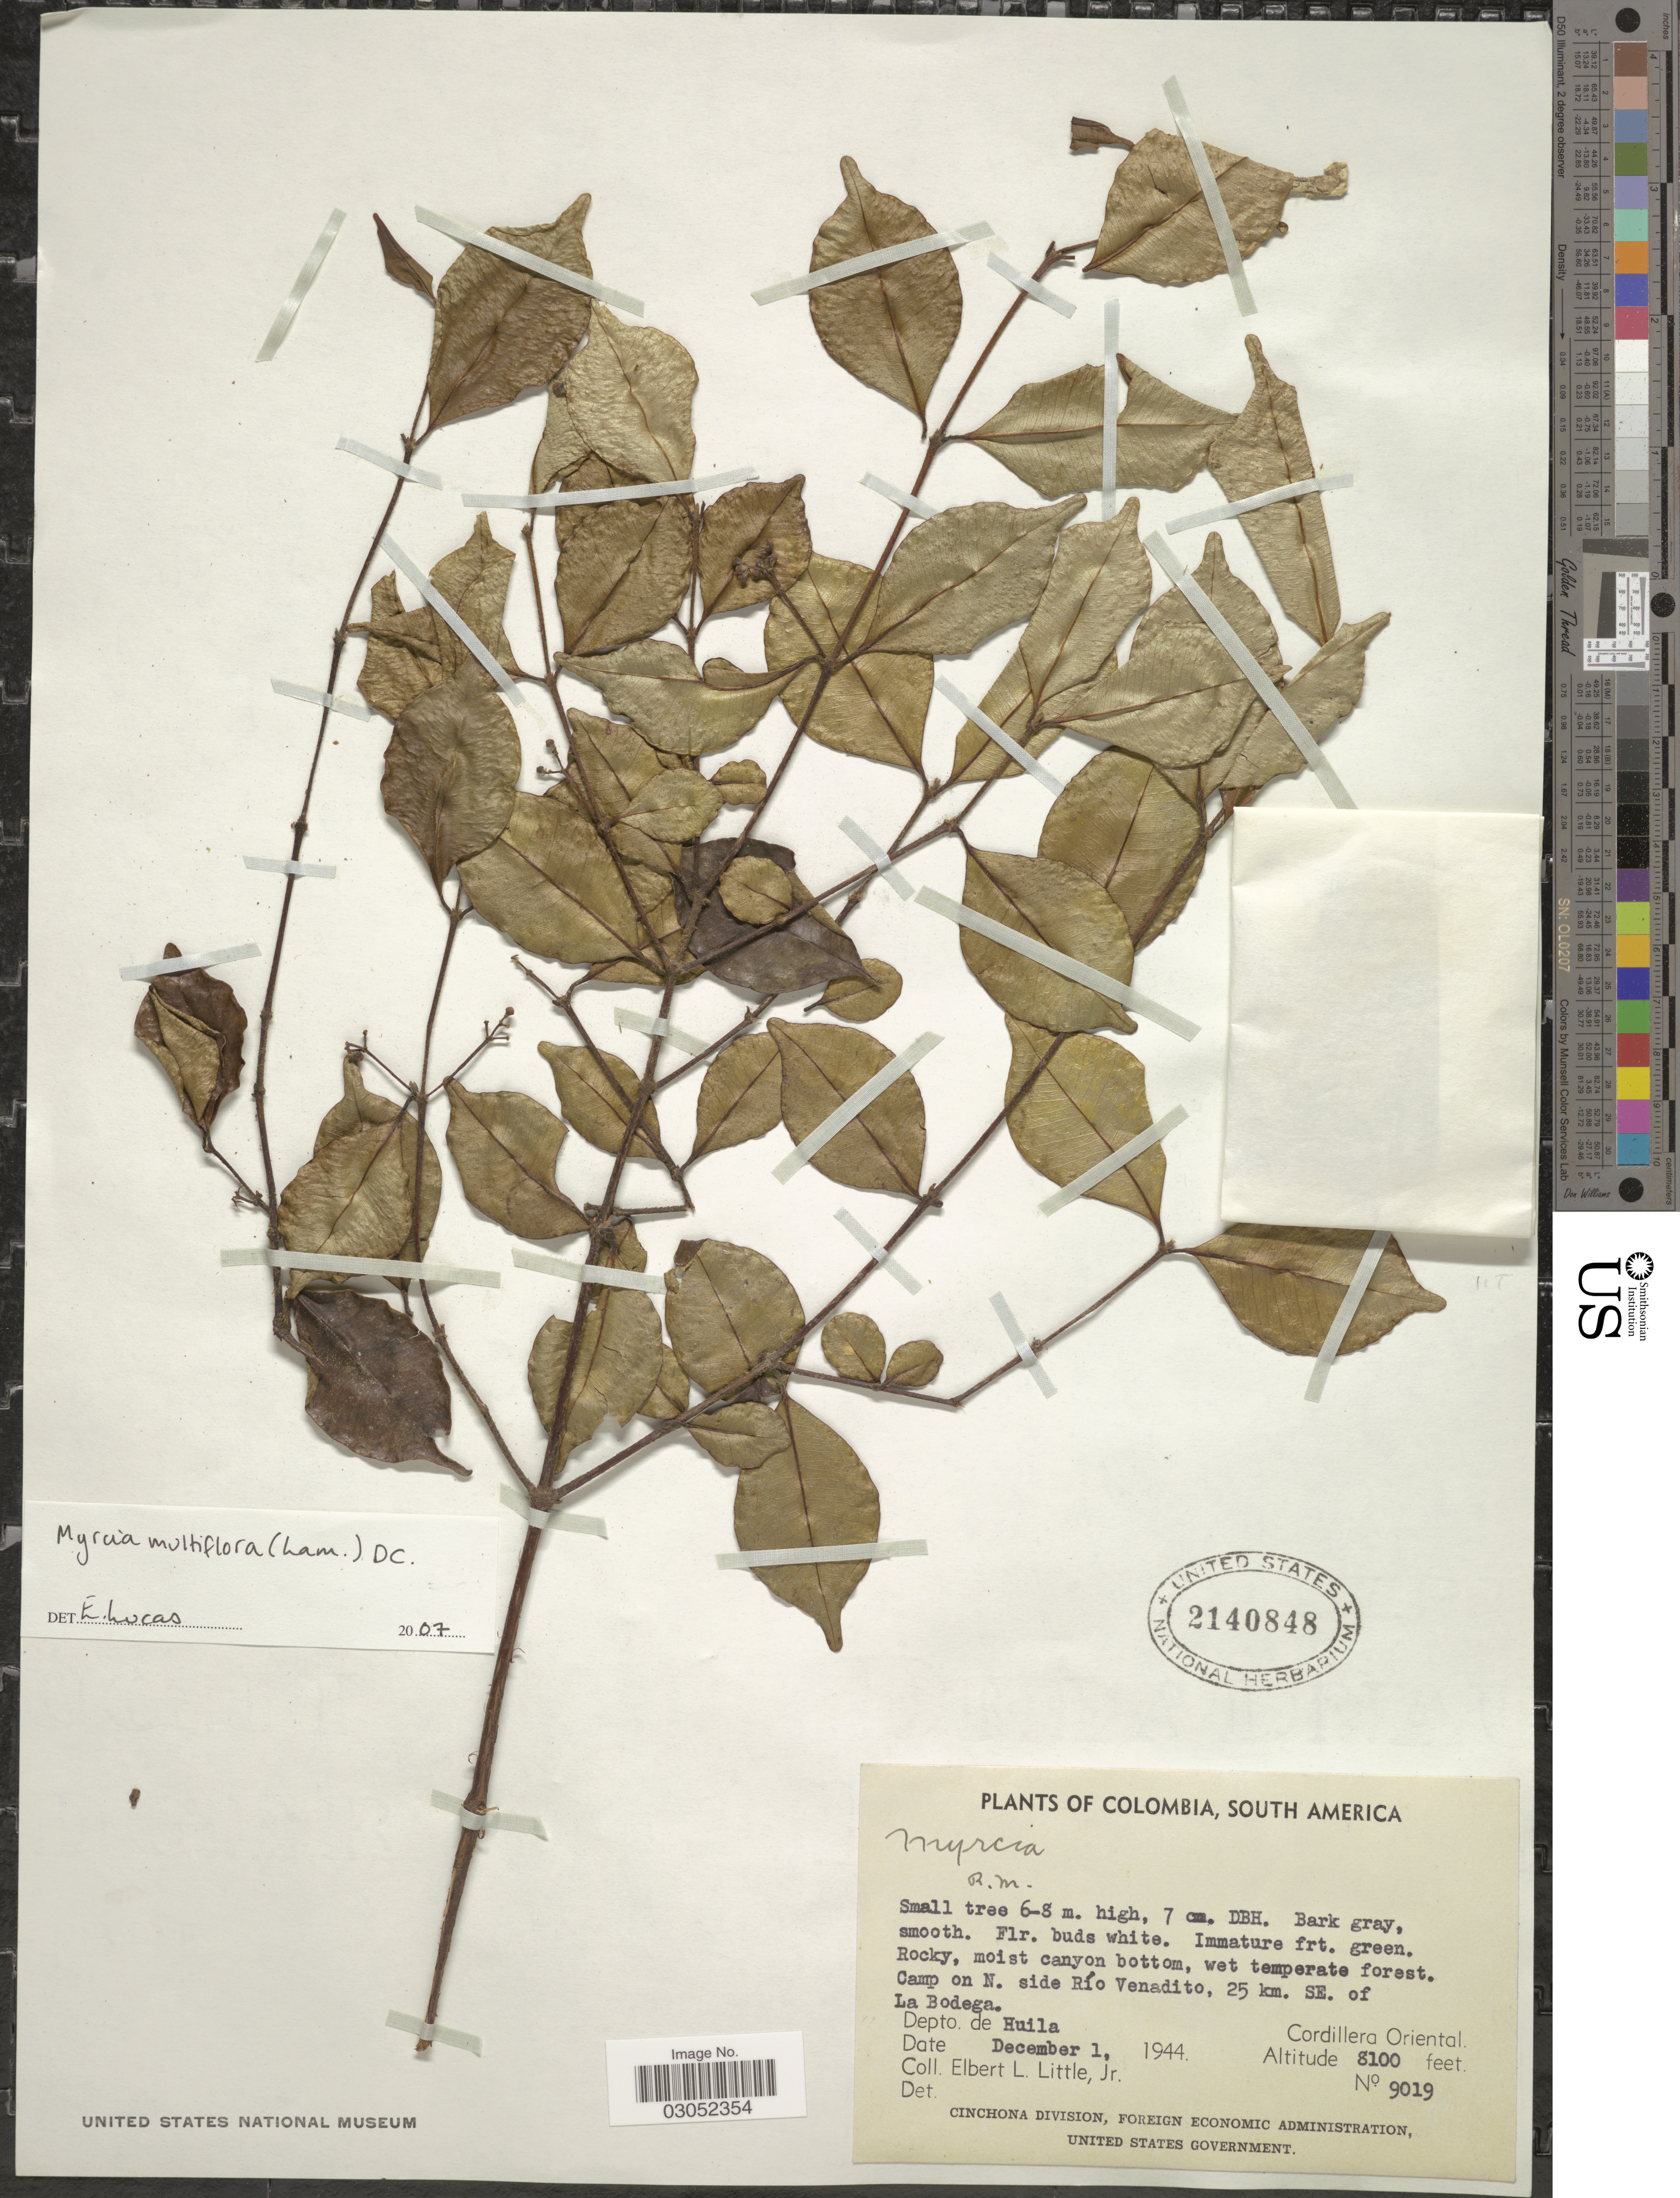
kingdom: Plantae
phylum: Tracheophyta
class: Magnoliopsida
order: Myrtales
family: Myrtaceae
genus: Myrcia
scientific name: Myrcia multiflora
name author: (Lam.) DC.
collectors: E. L. Little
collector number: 9019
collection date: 1944-12-01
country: Colombia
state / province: Huila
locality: Camp on N. side Río Venadito, 25 km. SE. of La Bodega. Depto. de Huila. Cordillera Oriental.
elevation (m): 2469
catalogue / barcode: US 2140848